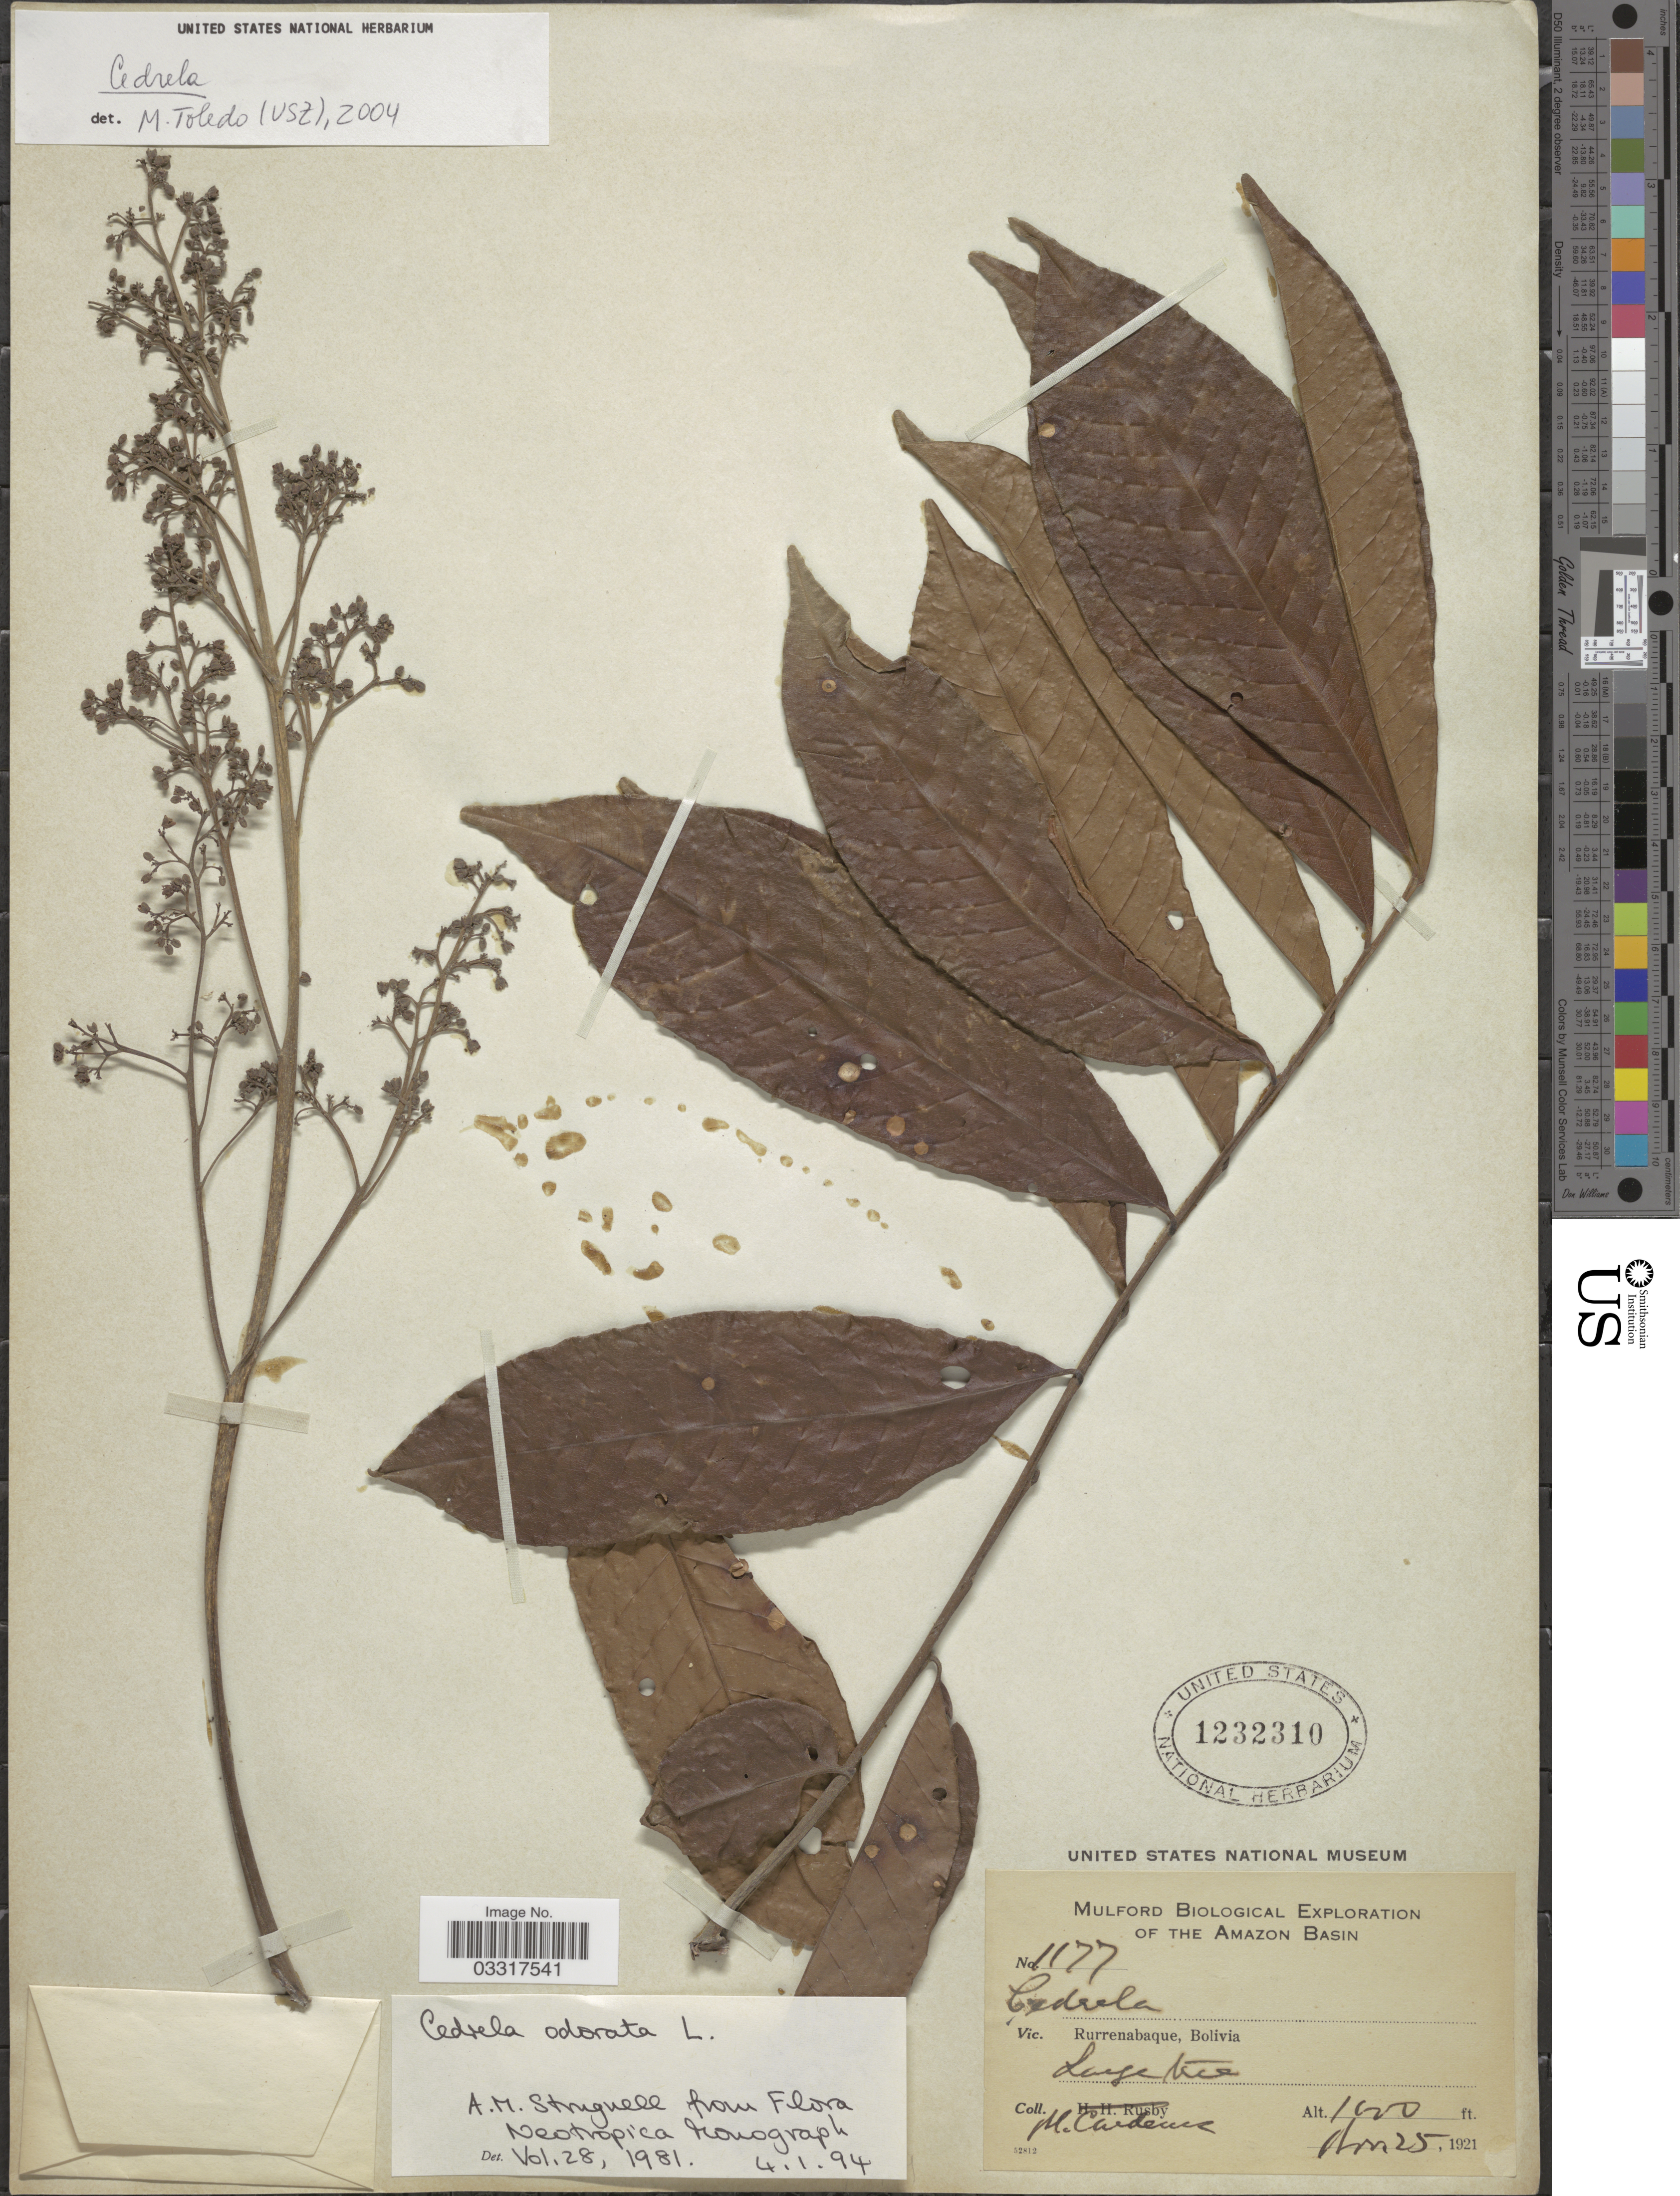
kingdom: Plantae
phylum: Tracheophyta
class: Magnoliopsida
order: Sapindales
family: Meliaceae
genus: Cedrela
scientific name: Cedrela odorata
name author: L.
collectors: M. Cárdenas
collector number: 1177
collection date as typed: Nov. 25, 1921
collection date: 1921-11-25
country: Bolivia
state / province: Beni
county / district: José Ballivián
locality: Rurrenabaque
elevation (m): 305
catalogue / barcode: US 1232310